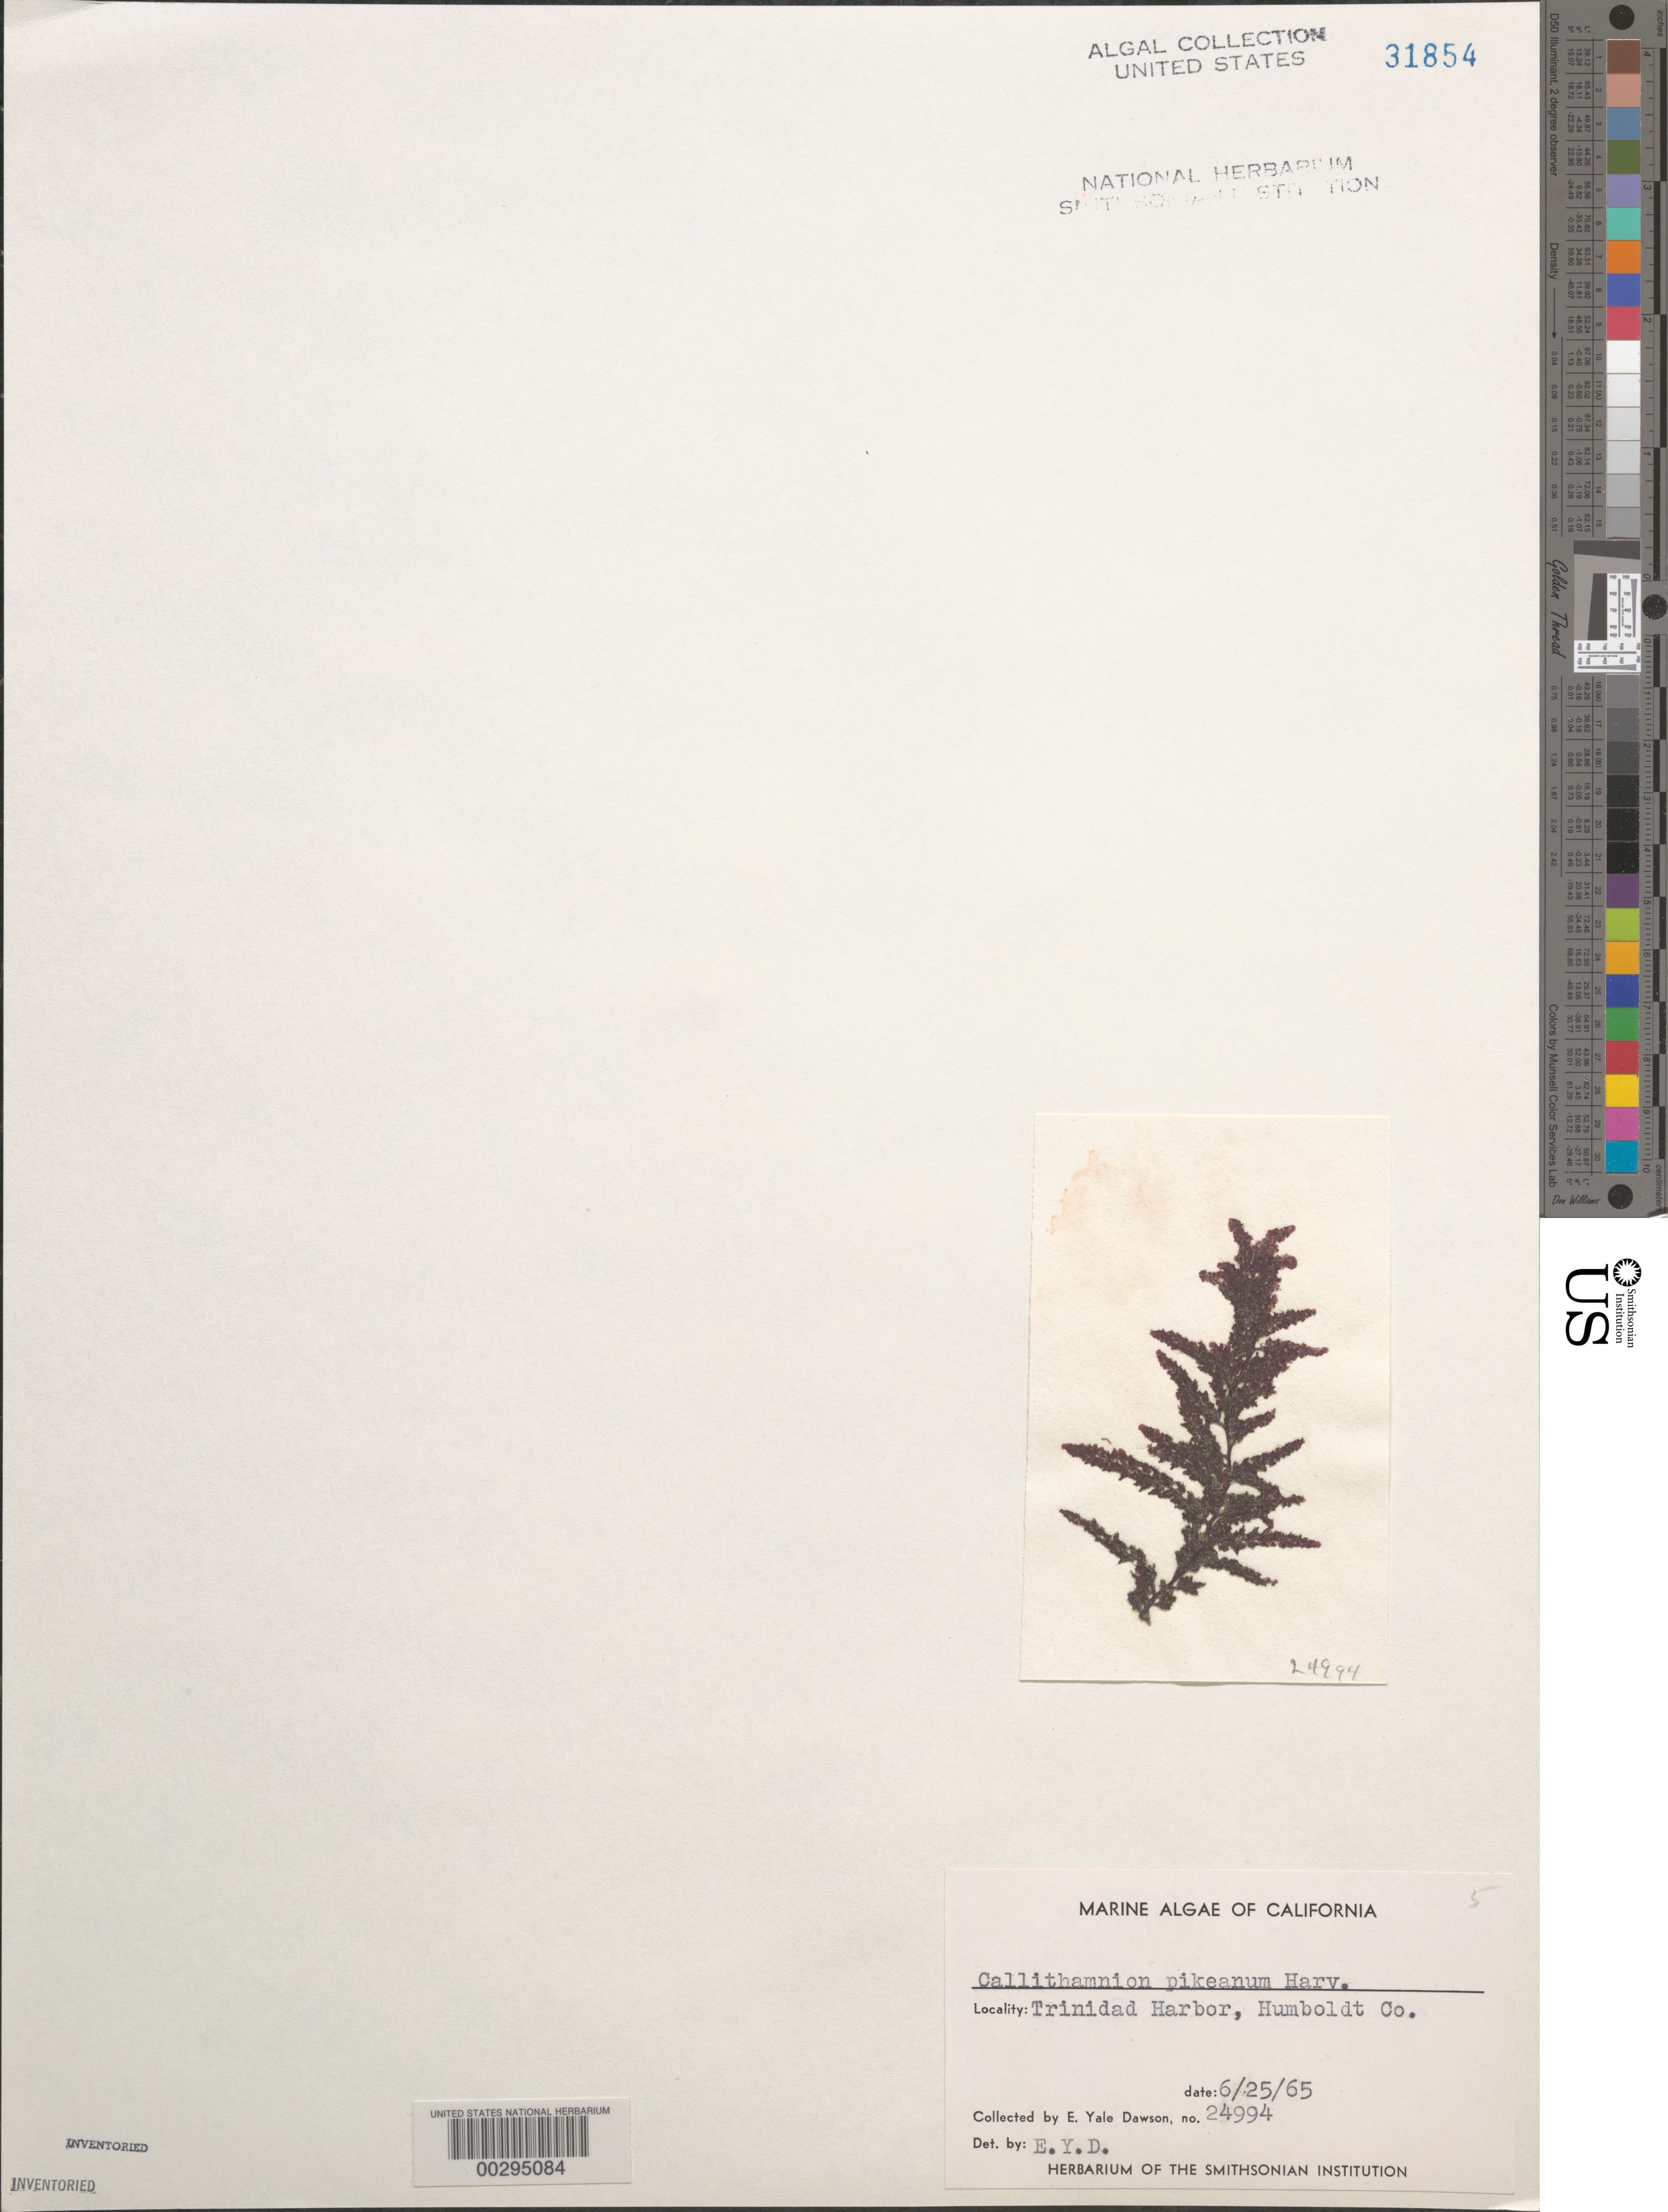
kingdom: Plantae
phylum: Rhodophyta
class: Florideophyceae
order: Ceramiales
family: Callithamniaceae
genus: Callithamnion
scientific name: Callithamnion pikeanum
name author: Harv.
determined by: Dawson, E. Y.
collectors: E. Y. Dawson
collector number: EYD 24994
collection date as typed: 25 Jun 1965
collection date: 1965-06-25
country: United States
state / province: California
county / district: Humboldt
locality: Trinidad Harbor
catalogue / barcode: US 31854